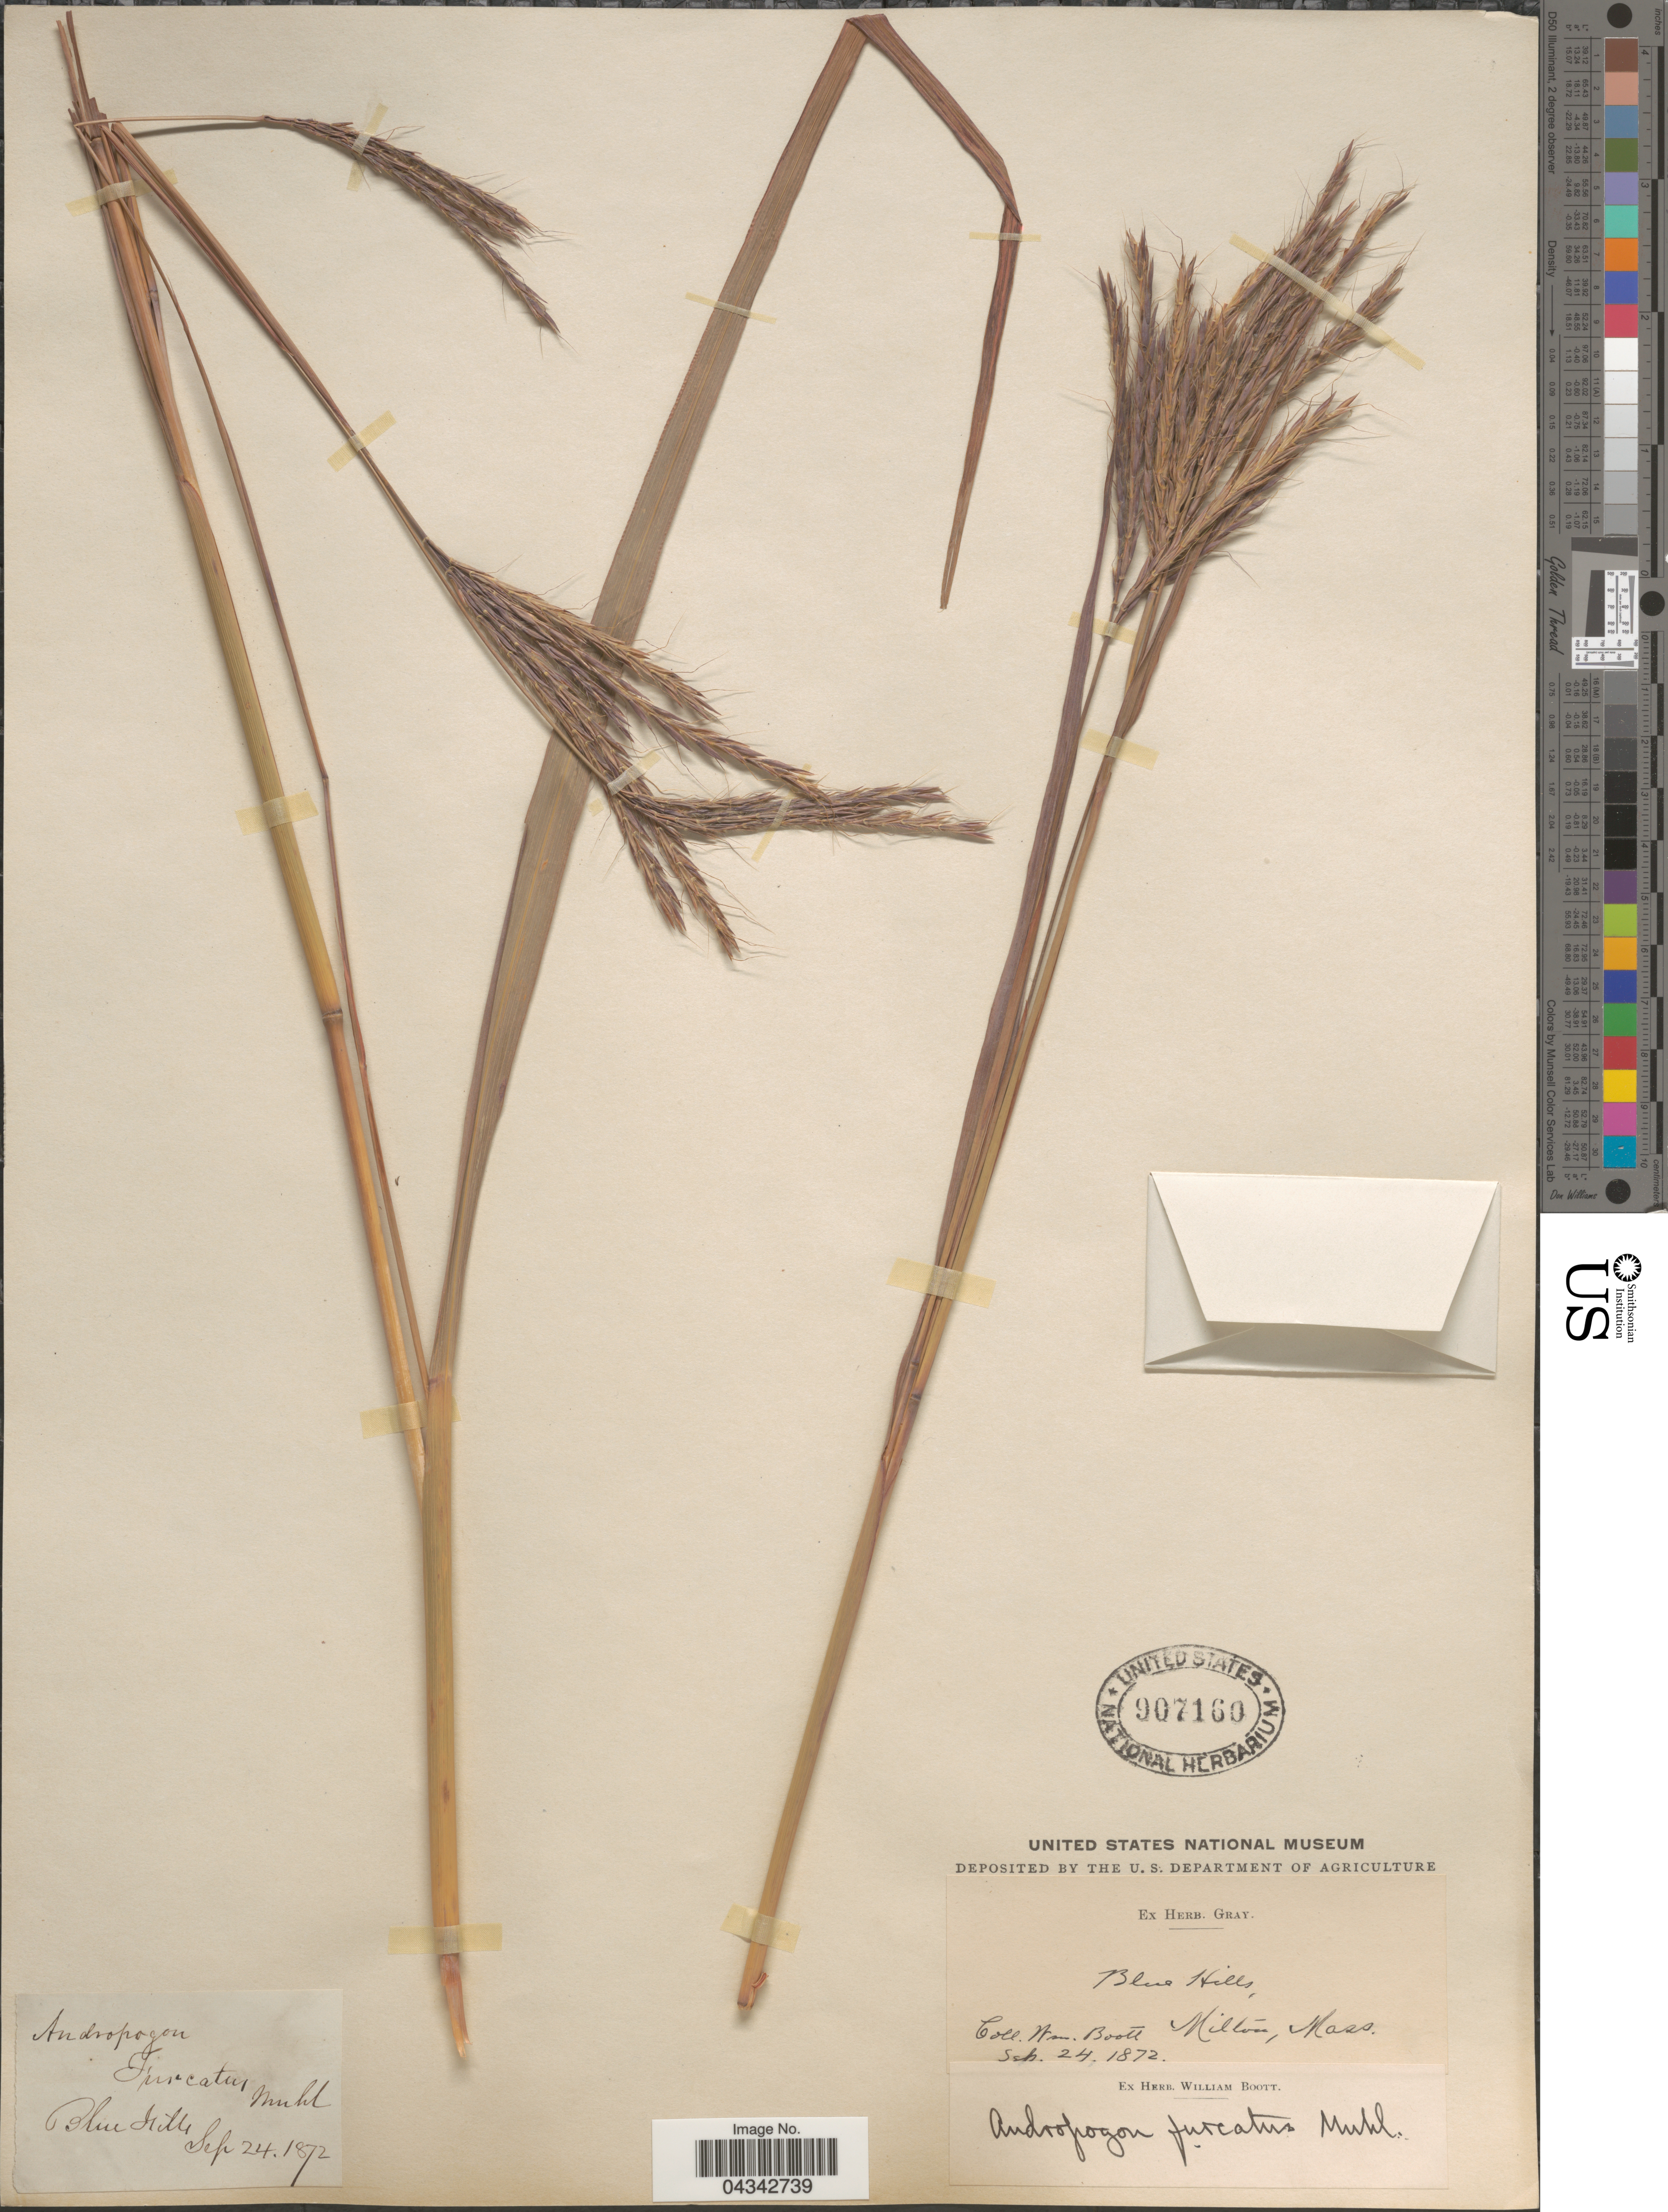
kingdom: Plantae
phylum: Tracheophyta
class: Liliopsida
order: Poales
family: Poaceae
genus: Andropogon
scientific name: Andropogon gerardii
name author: Vitman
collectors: W. Boott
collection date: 1872-09-24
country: United States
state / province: Massachusetts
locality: Blue Hills, Milton.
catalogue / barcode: US 907160